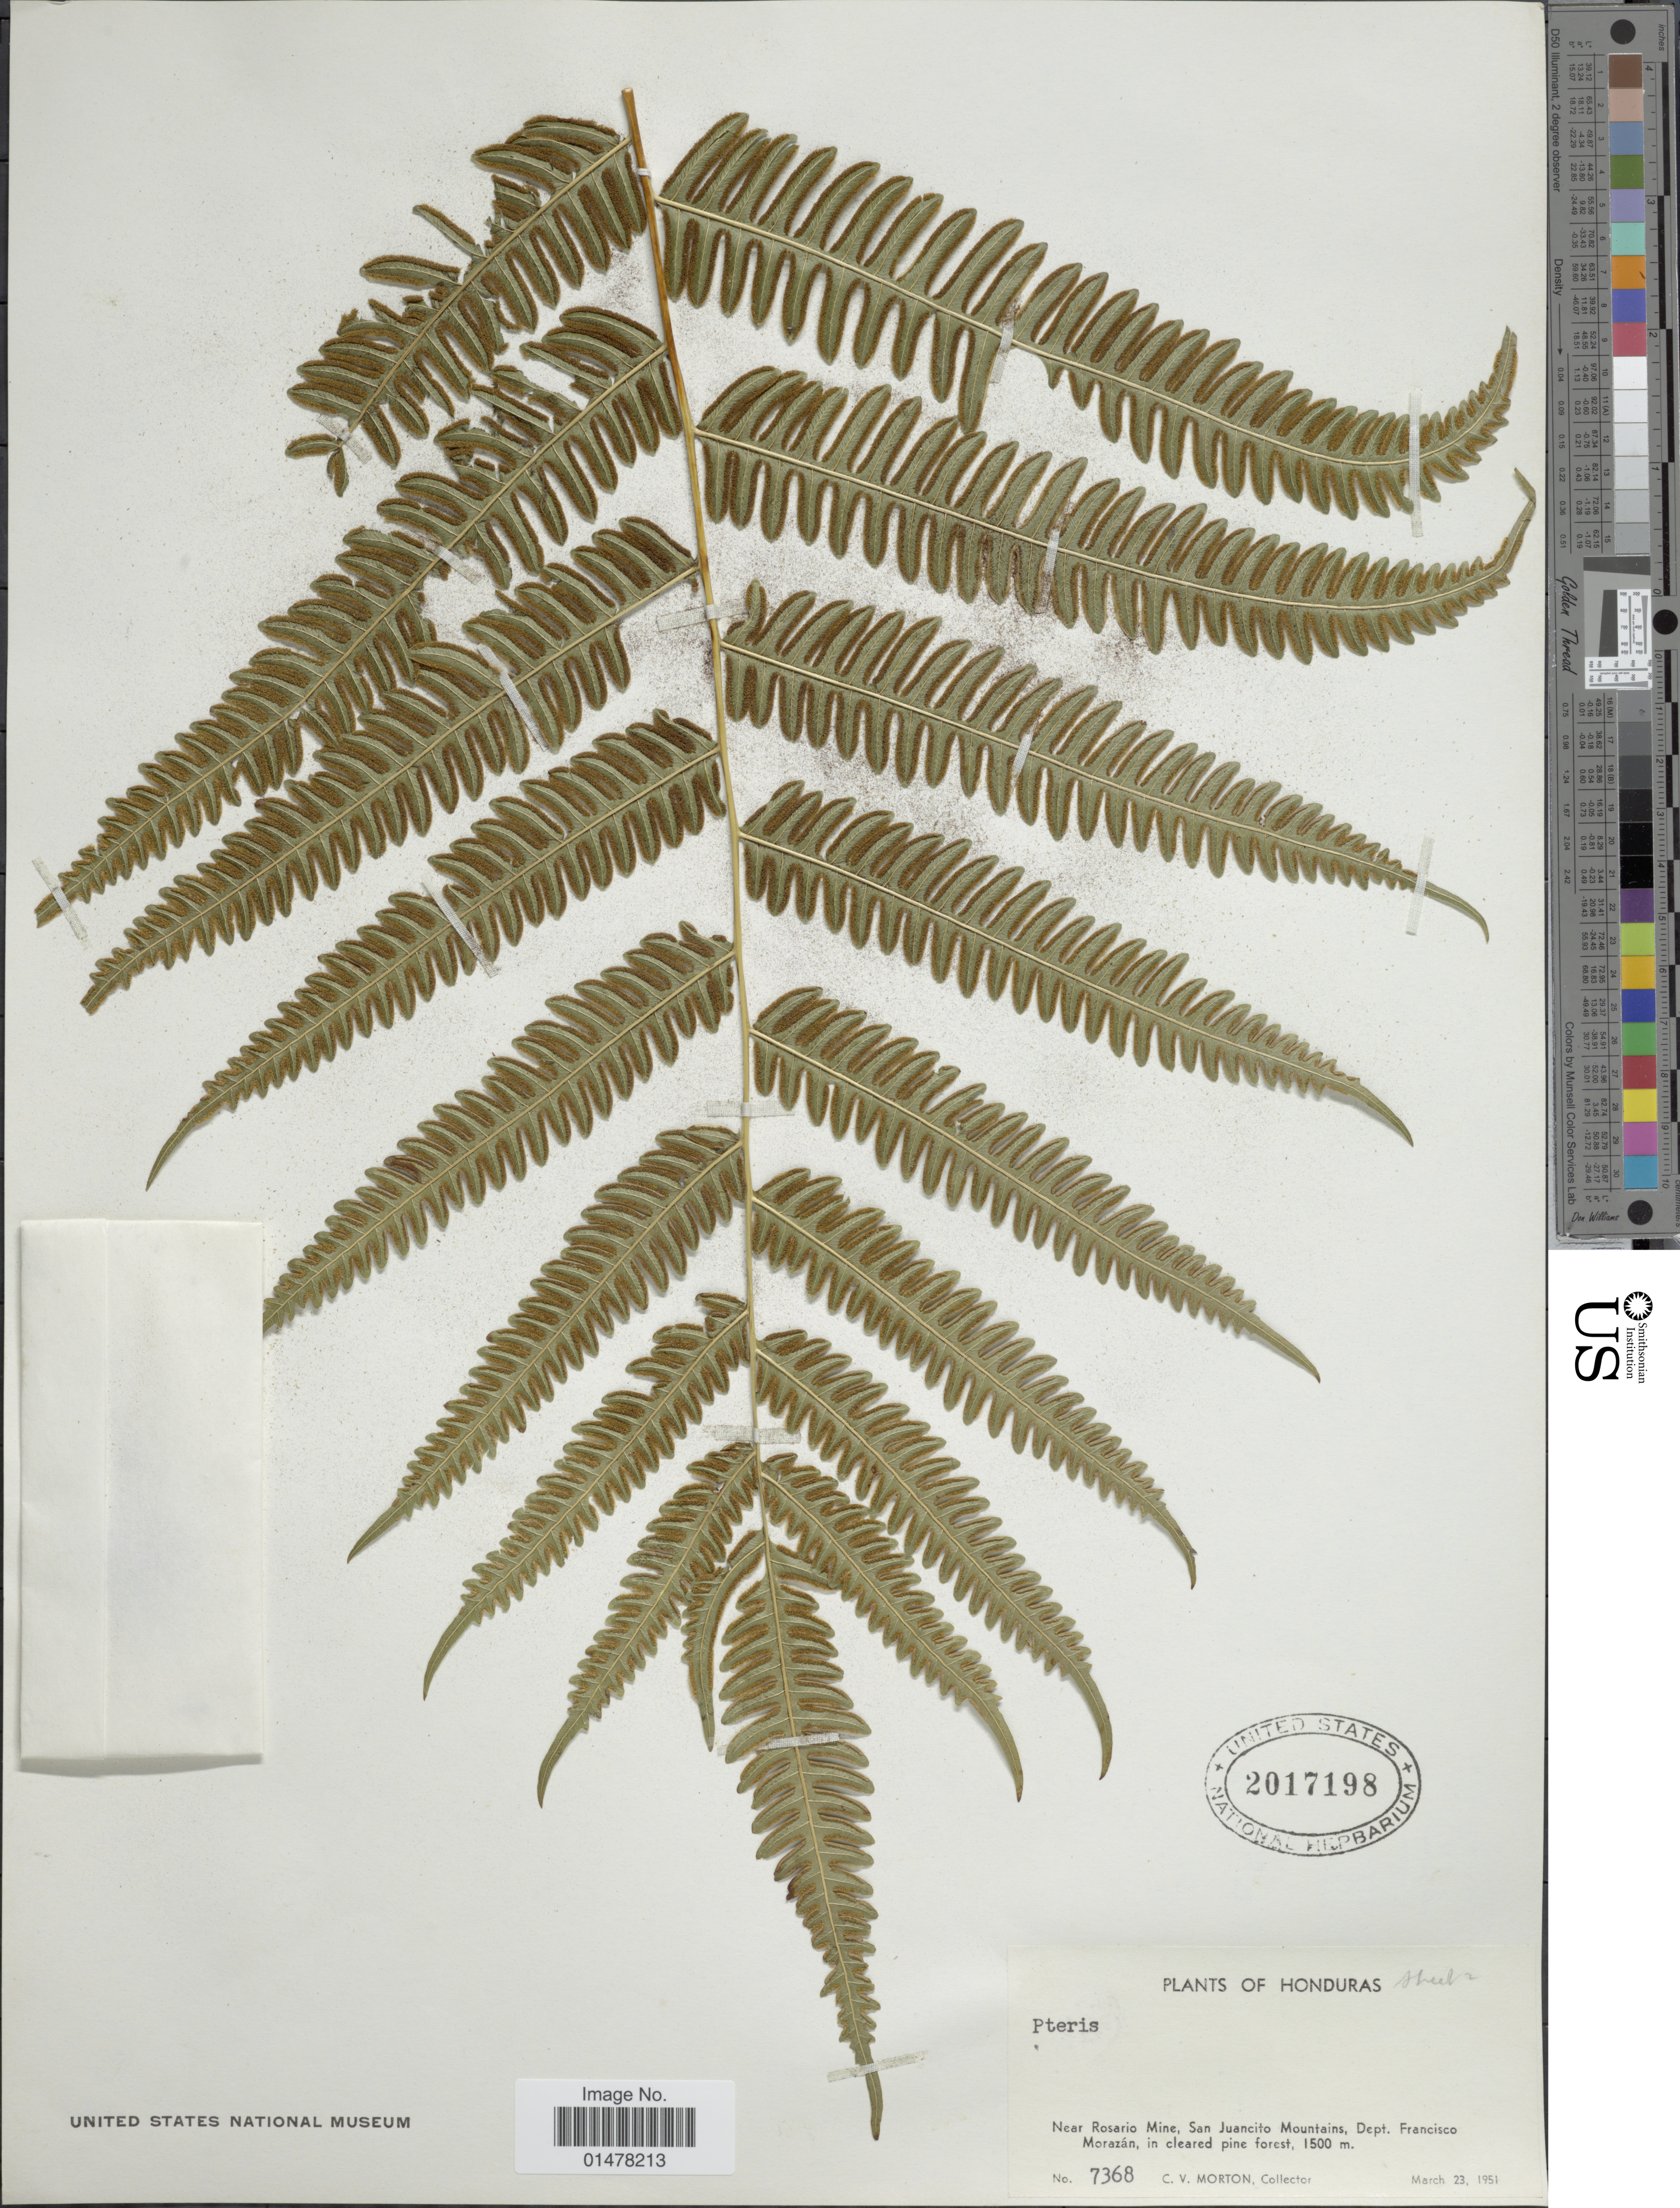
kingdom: Plantae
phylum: Tracheophyta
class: Polypodiopsida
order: Polypodiales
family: Pteridaceae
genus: Pteris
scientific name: Pteris quadriaurita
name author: Retz.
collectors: C. V. Morton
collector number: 7368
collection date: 1951-03-23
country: Honduras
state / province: Fco. Morazán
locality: Plants of Honduras, Near Rosario Mine, San Juancito Mountains, Dept. Francisco Morazán, in cleared pine forest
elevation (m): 1500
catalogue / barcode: US 2017198